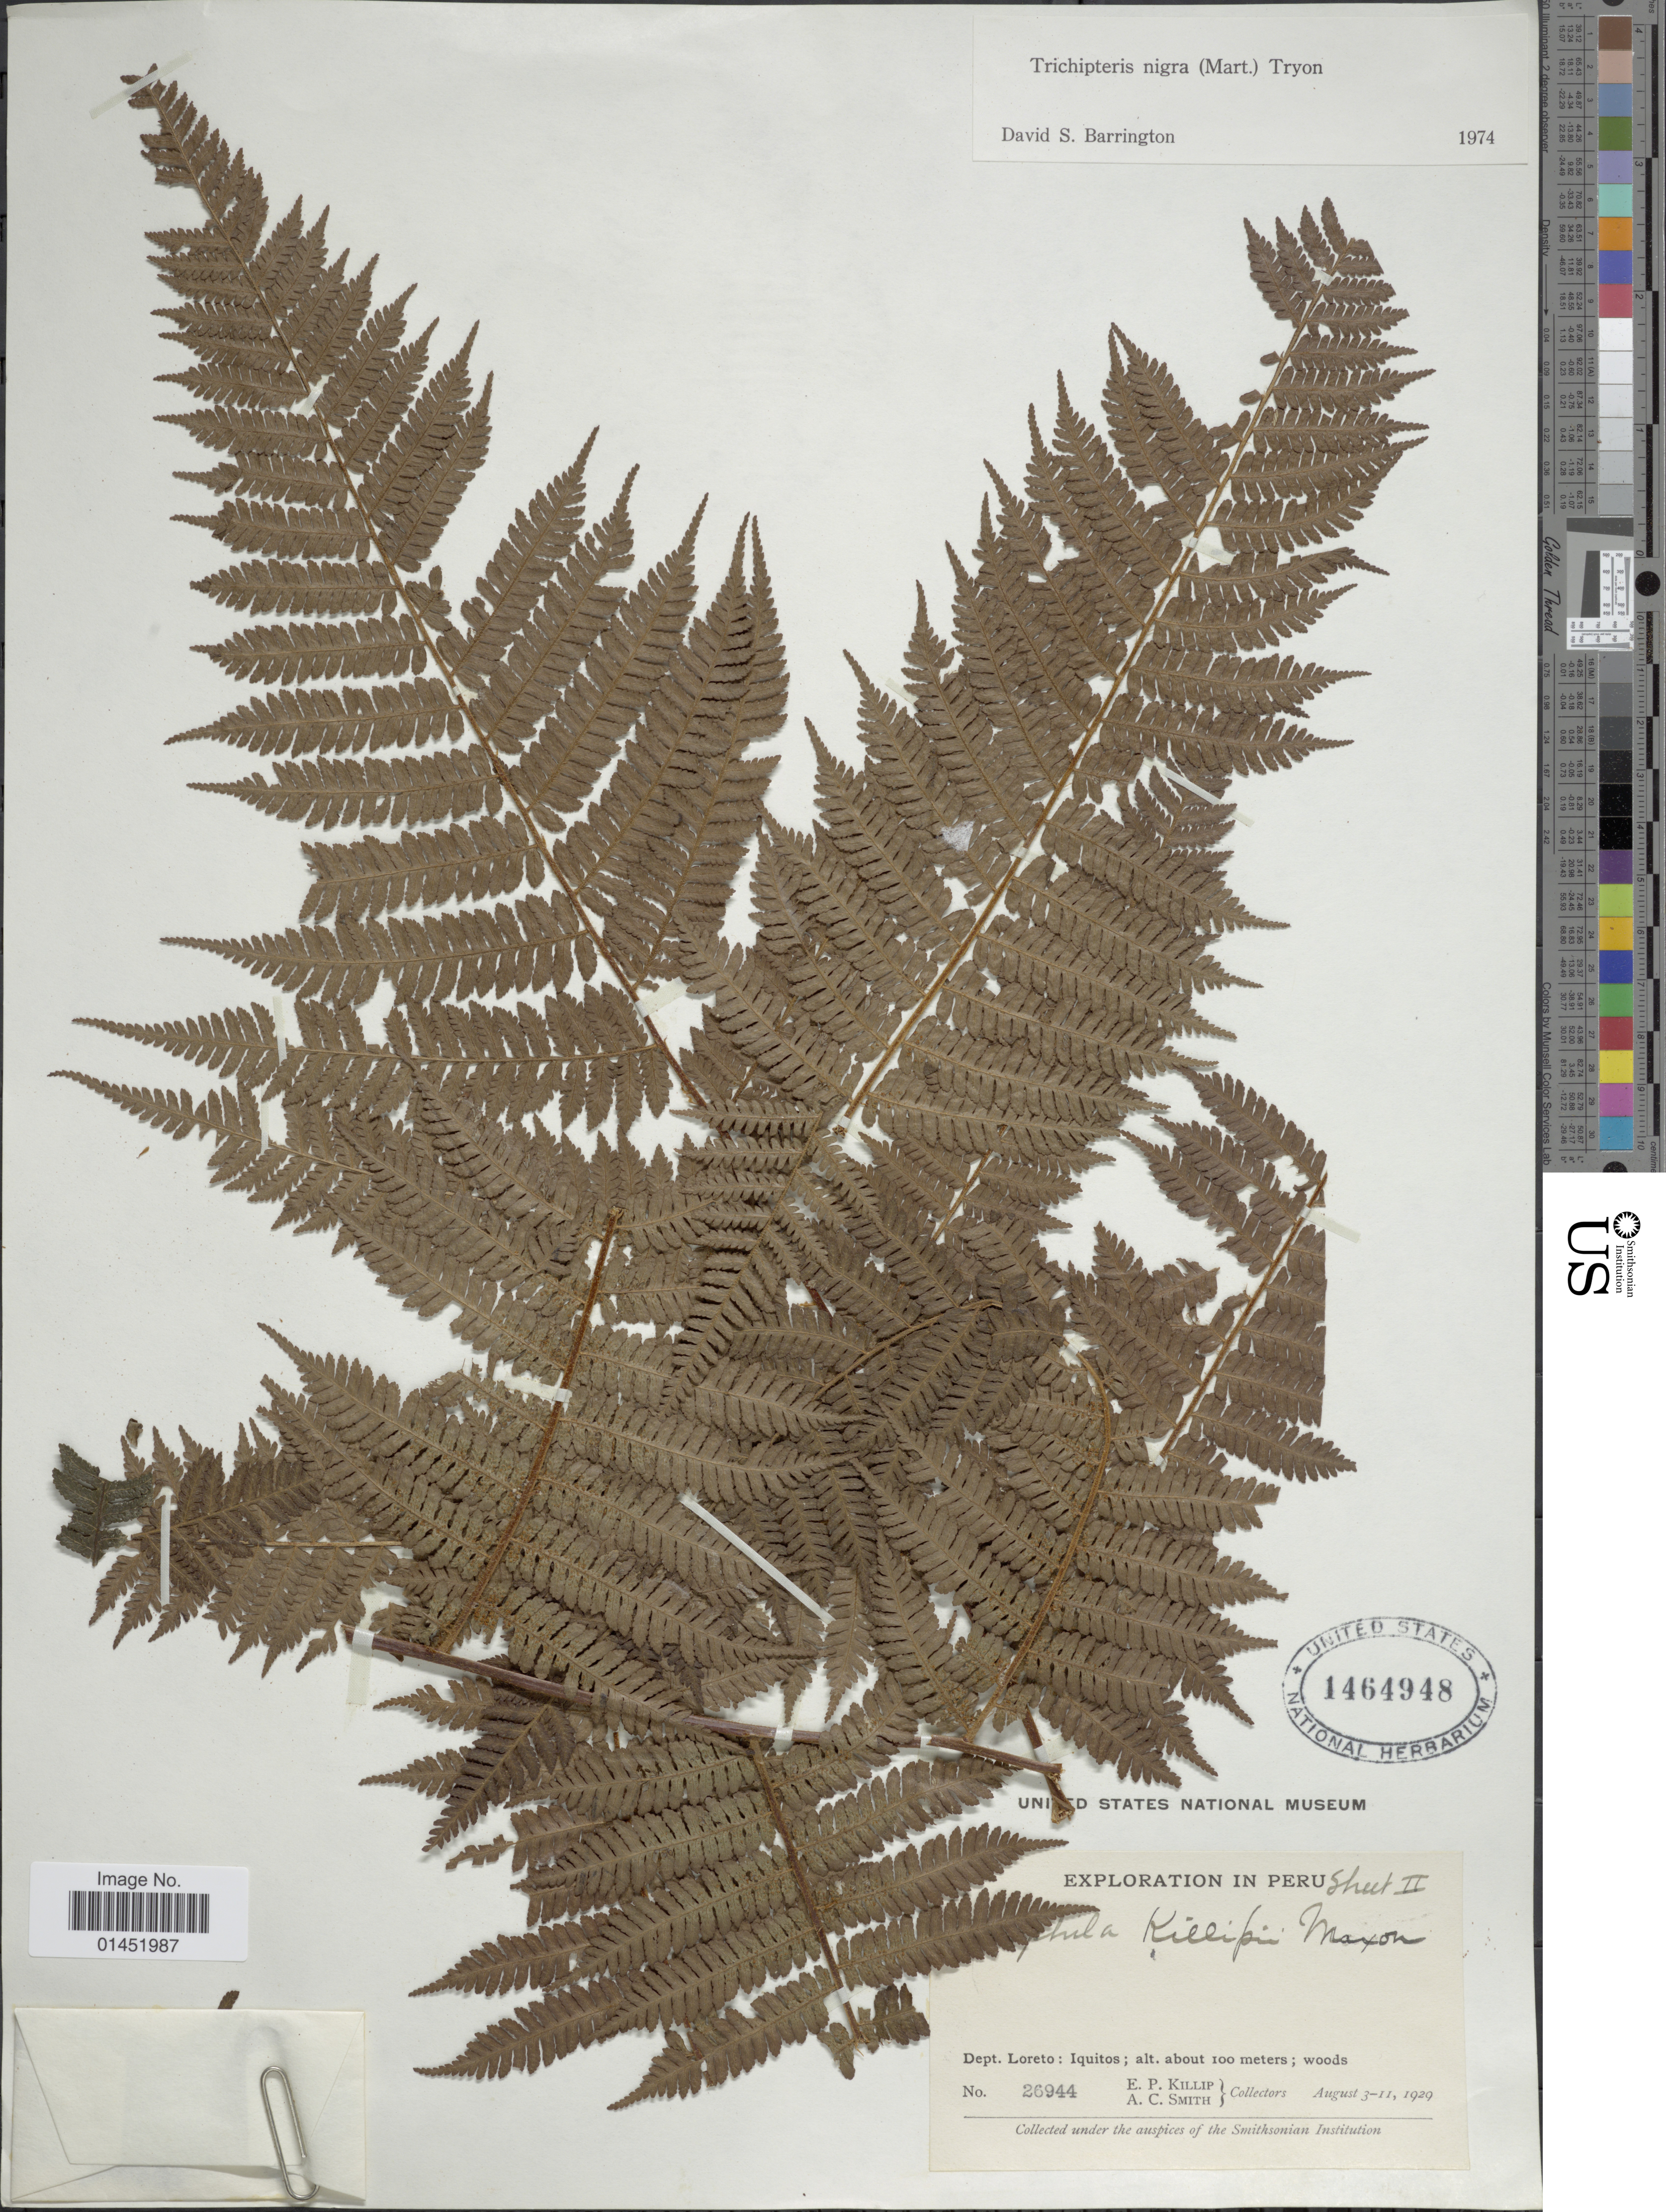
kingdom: Plantae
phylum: Tracheophyta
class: Polypodiopsida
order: Cyatheales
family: Cyatheaceae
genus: Cyathea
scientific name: Cyathea lasiosora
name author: (Mett. ex Kuhn) Domin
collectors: E. P. Killip & A. C. Smith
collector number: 26944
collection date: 1929-08-03/1929-08-11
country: Peru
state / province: Loreto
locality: Dept. Loreto: Iquitos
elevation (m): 100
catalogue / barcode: US 1464948